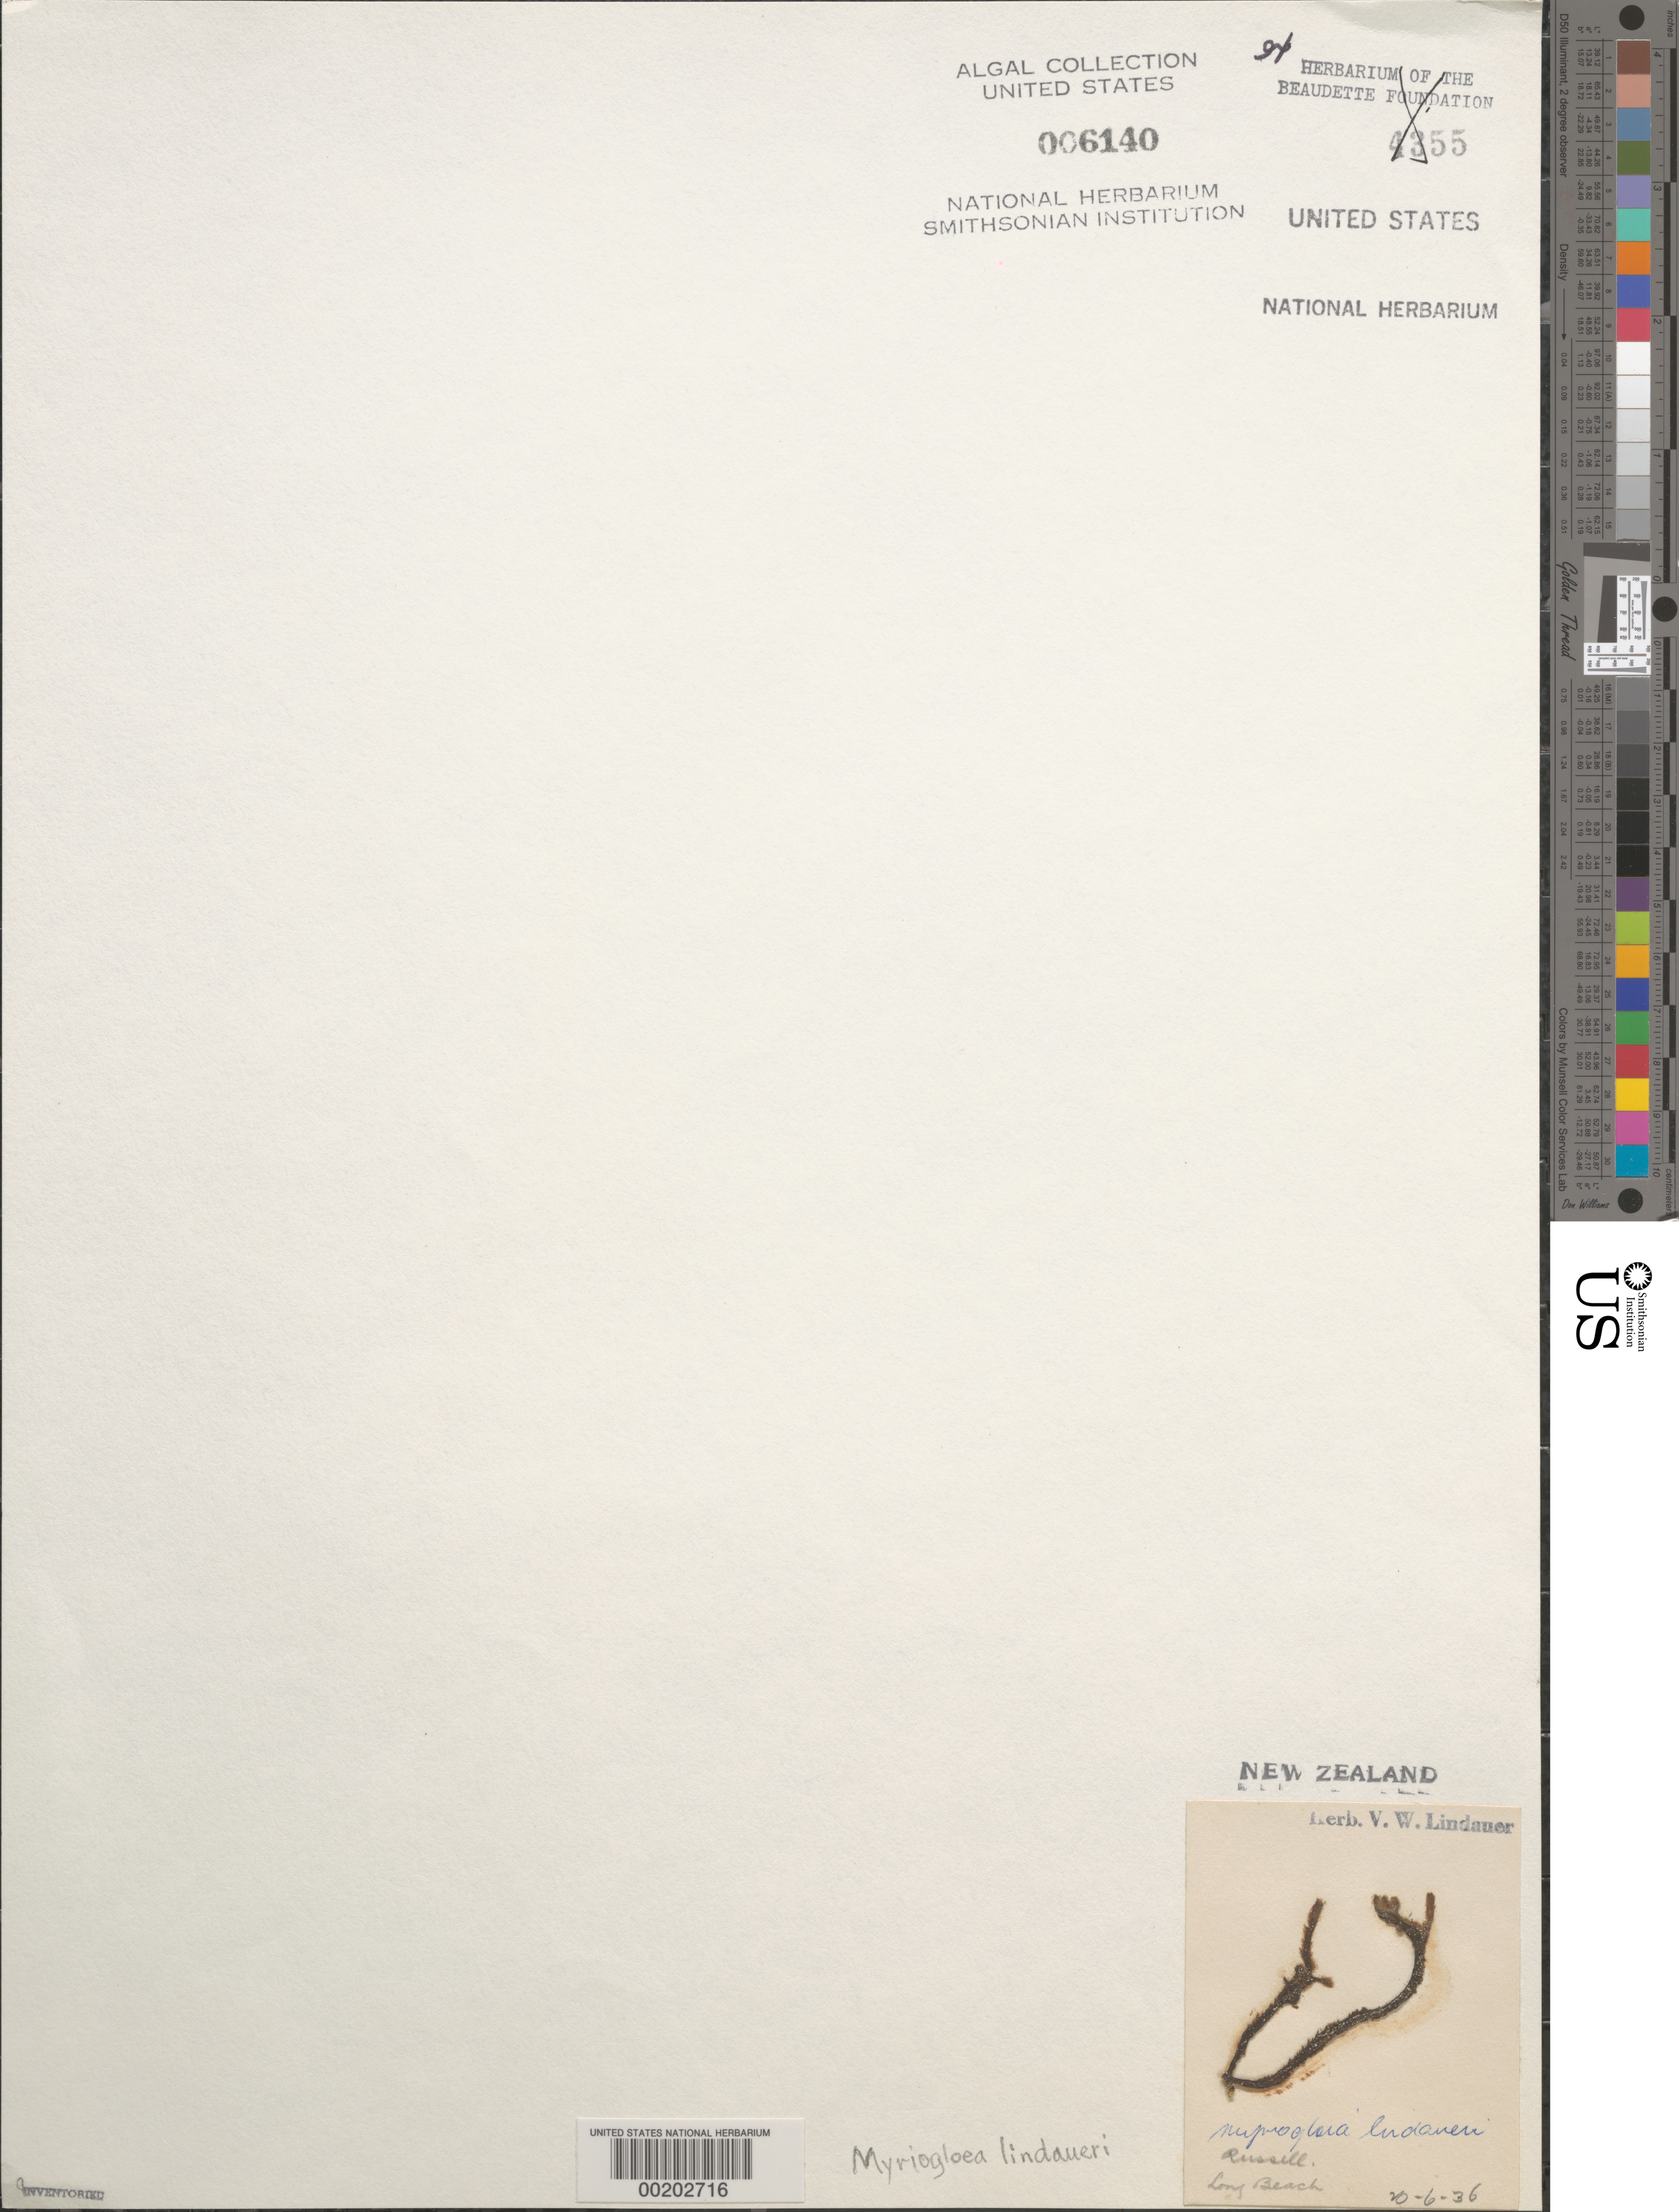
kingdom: Chromista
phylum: Ochrophyta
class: Phaeophyceae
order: Ectocarpales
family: Chordariaceae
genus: Myriogloea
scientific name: Myriogloea intestinalis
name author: (Harv.) Lindauer et al.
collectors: V. Lindauer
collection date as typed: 20 Jun 1936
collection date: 1936-06-20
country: New Zealand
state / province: Northland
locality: Long beach, russell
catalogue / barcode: US 6140